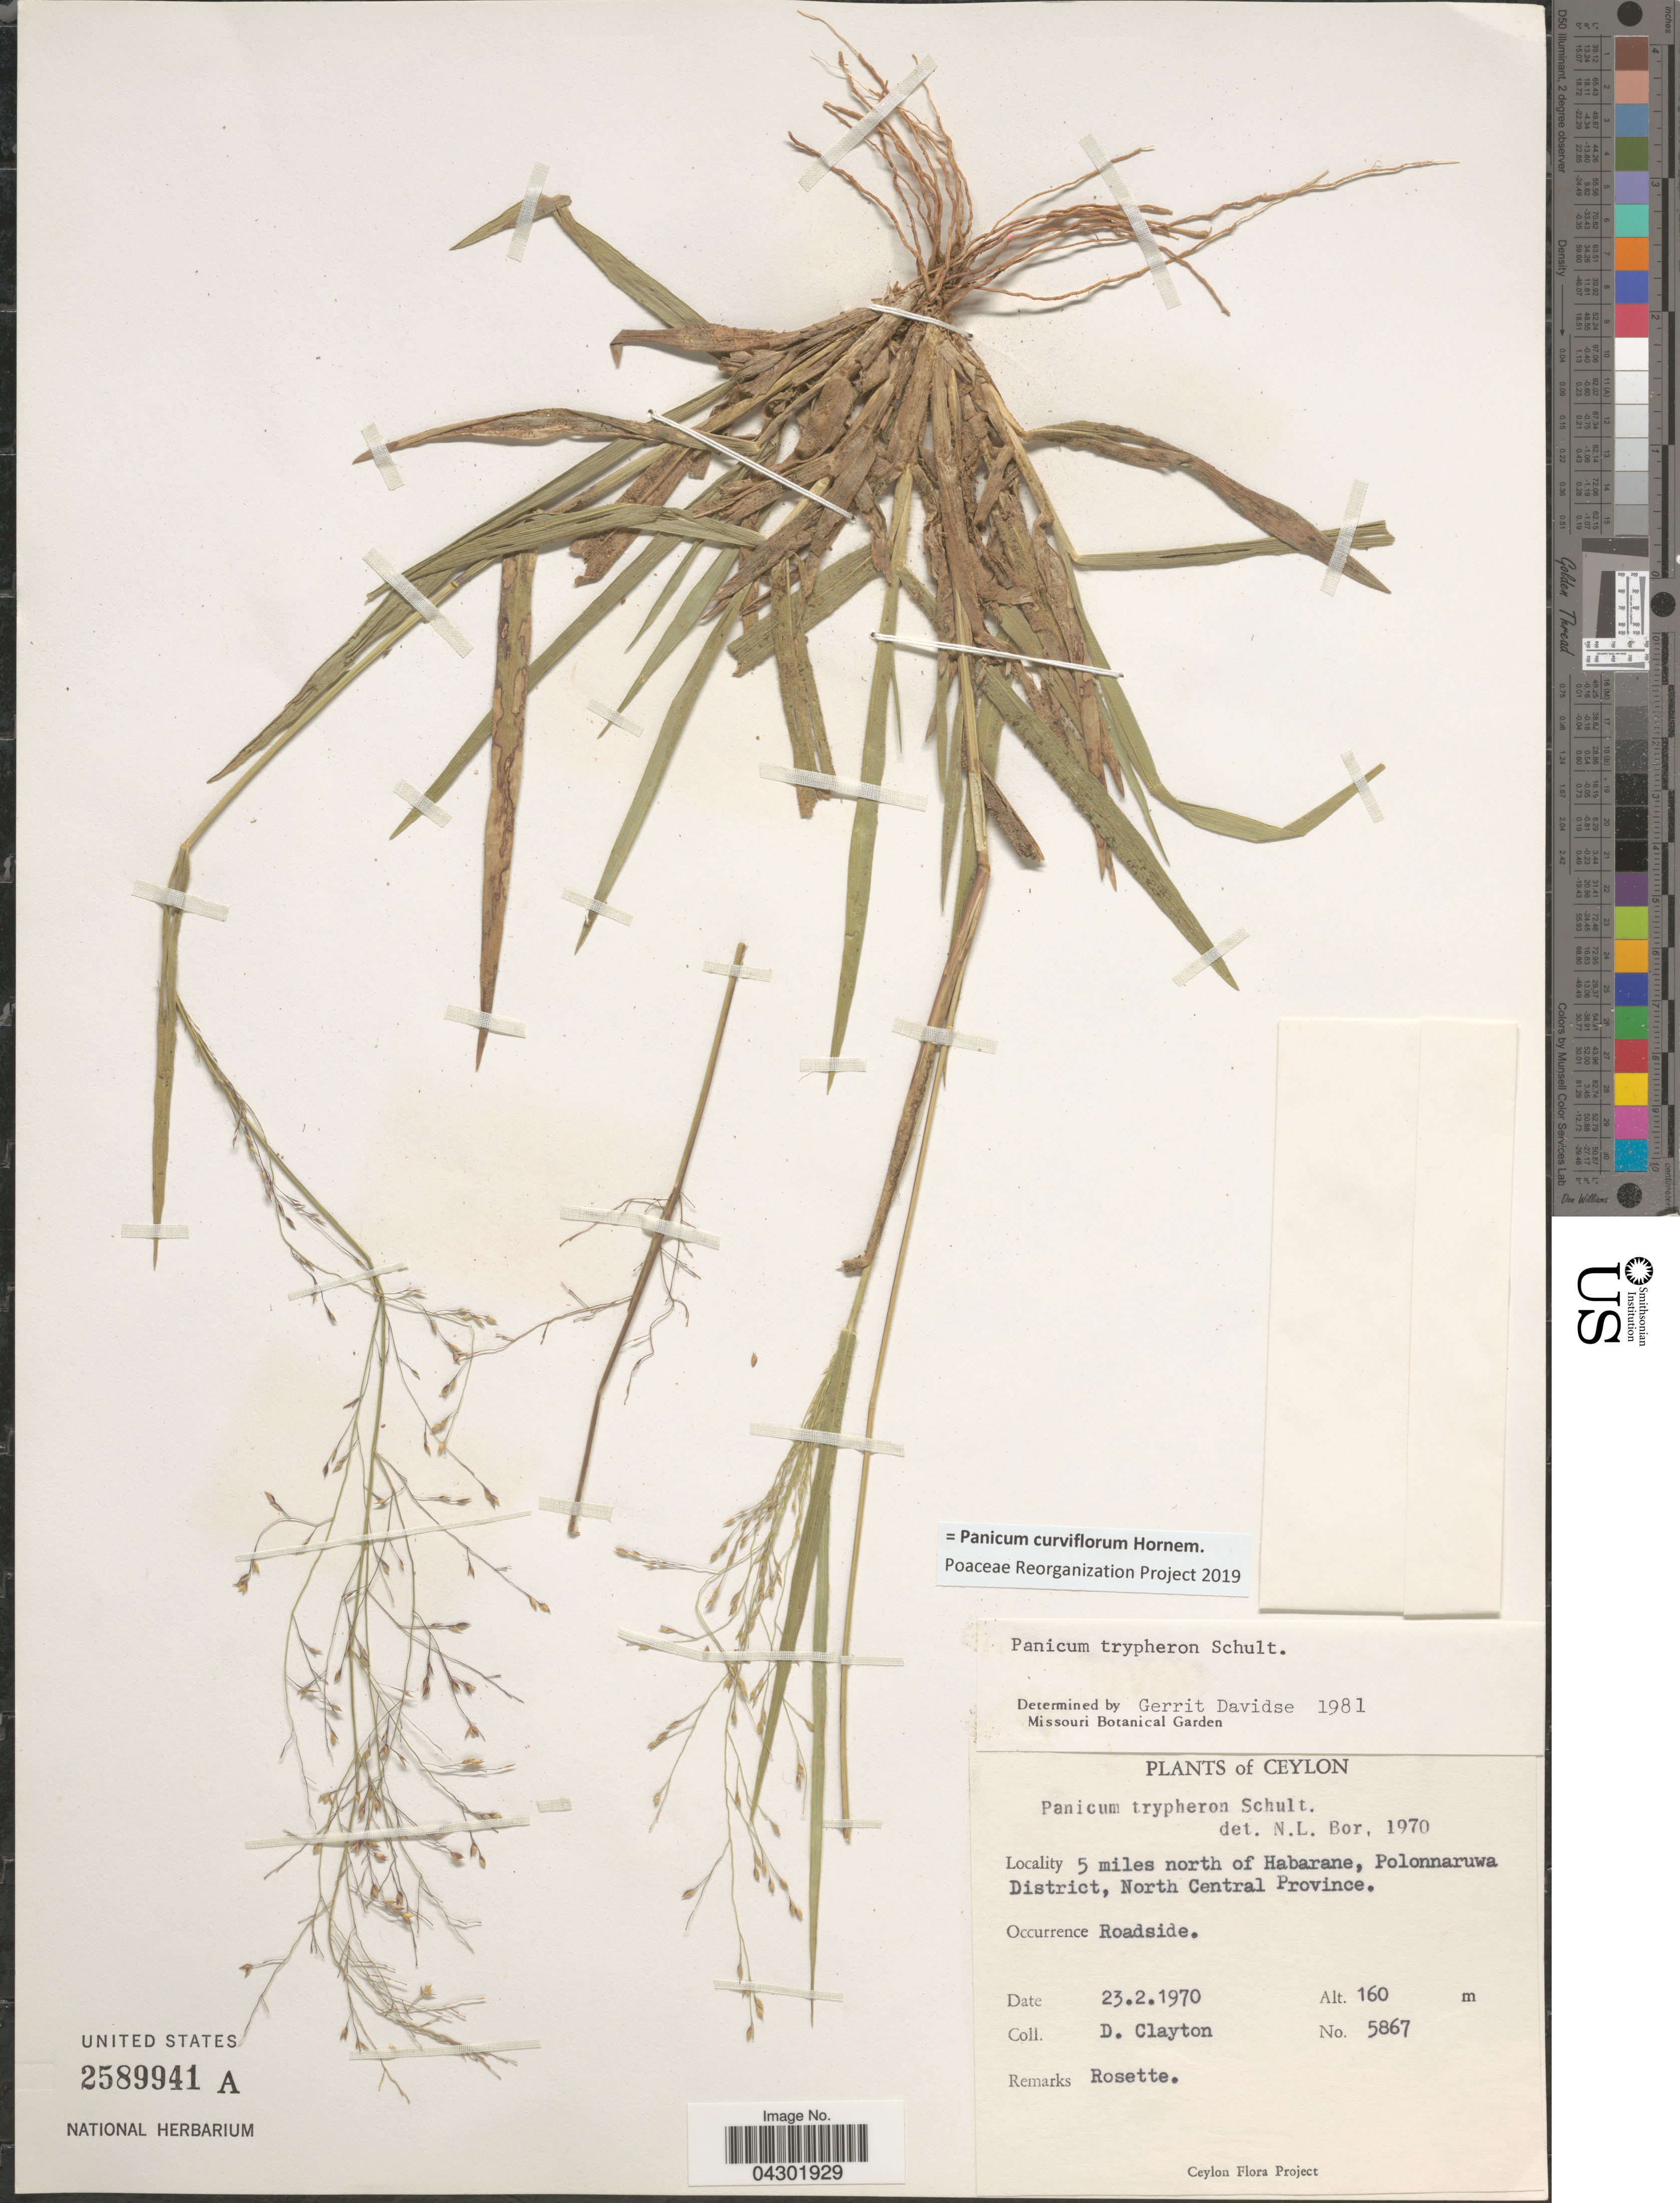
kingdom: Plantae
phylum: Tracheophyta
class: Liliopsida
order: Poales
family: Poaceae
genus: Panicum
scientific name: Panicum curviflorum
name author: Hornem.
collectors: D. Clayton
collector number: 5867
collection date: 1970-02-23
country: Sri Lanka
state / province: North Central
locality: Ceylon. 5 miles north of Habarane, Polonnaruwa District, North Central Province. Roadside. Rosette.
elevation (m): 160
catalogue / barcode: US 2589941A